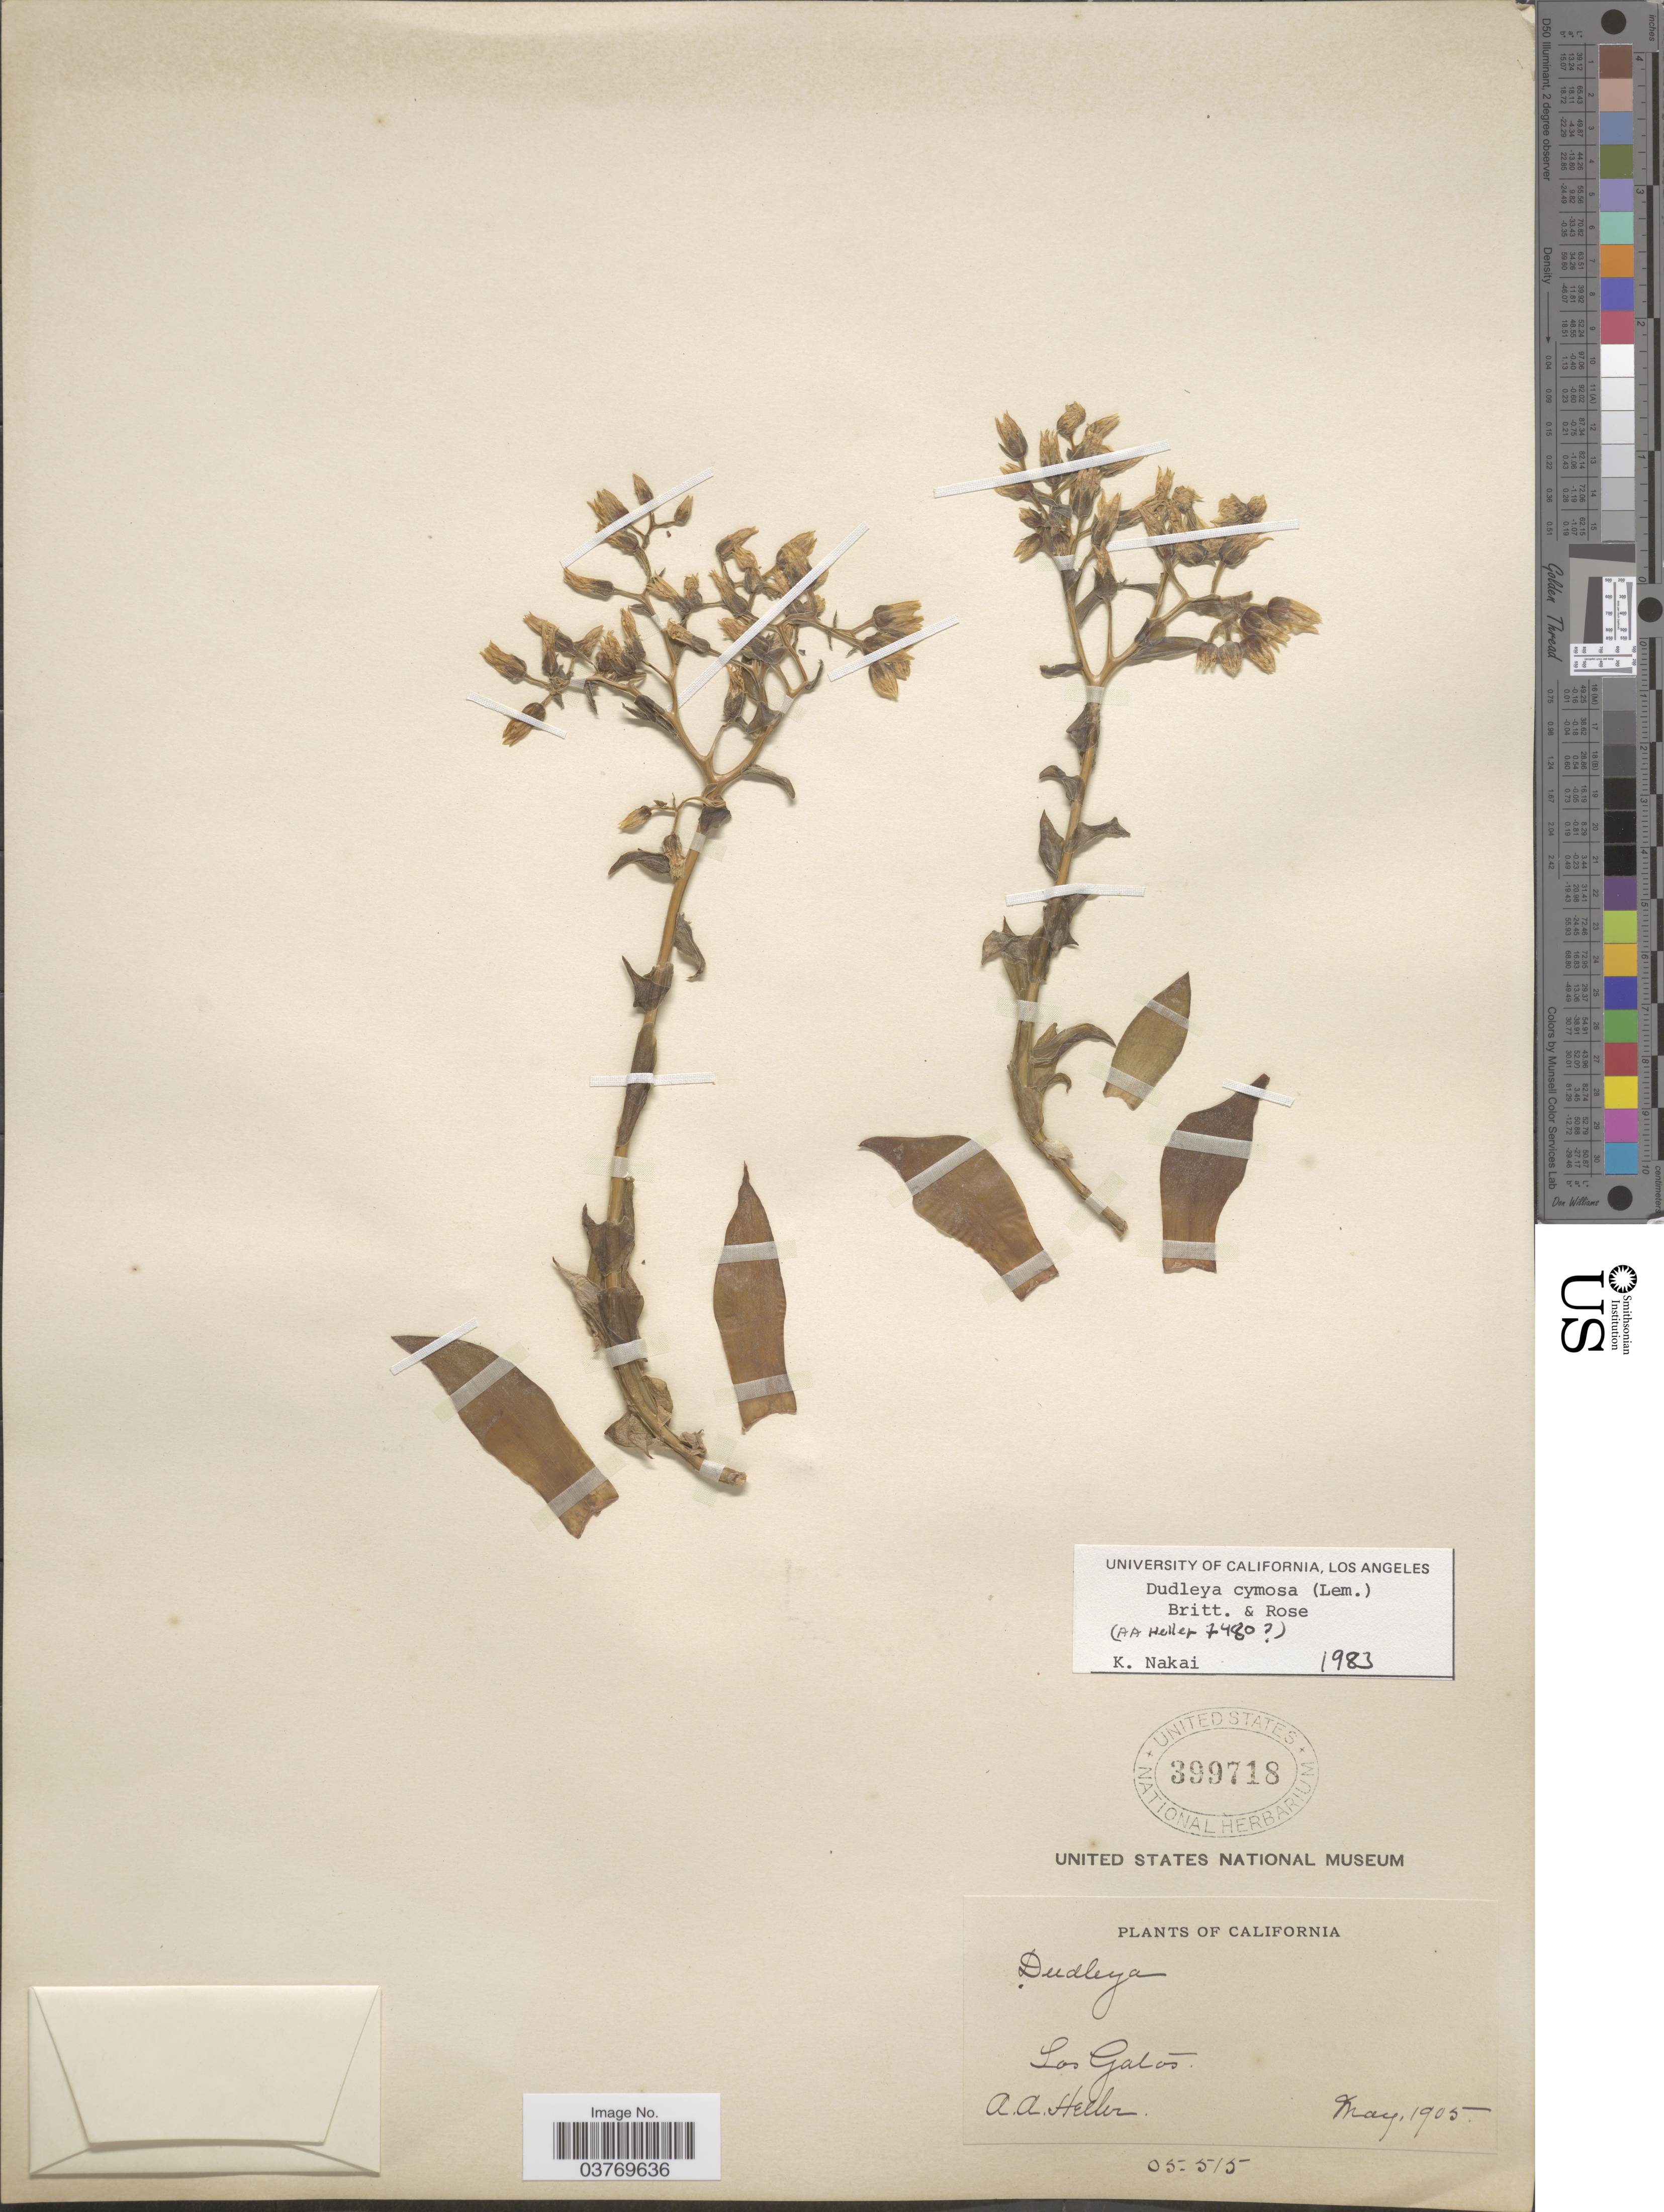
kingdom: Plantae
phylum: Tracheophyta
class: Magnoliopsida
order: Saxifragales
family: Crassulaceae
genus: Dudleya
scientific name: Dudleya cymosa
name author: (Lem.) Britton & Rose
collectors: A. A. Heller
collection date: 1905-05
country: United States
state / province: California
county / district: Santa Clara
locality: Los Gatos.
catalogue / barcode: US 399718